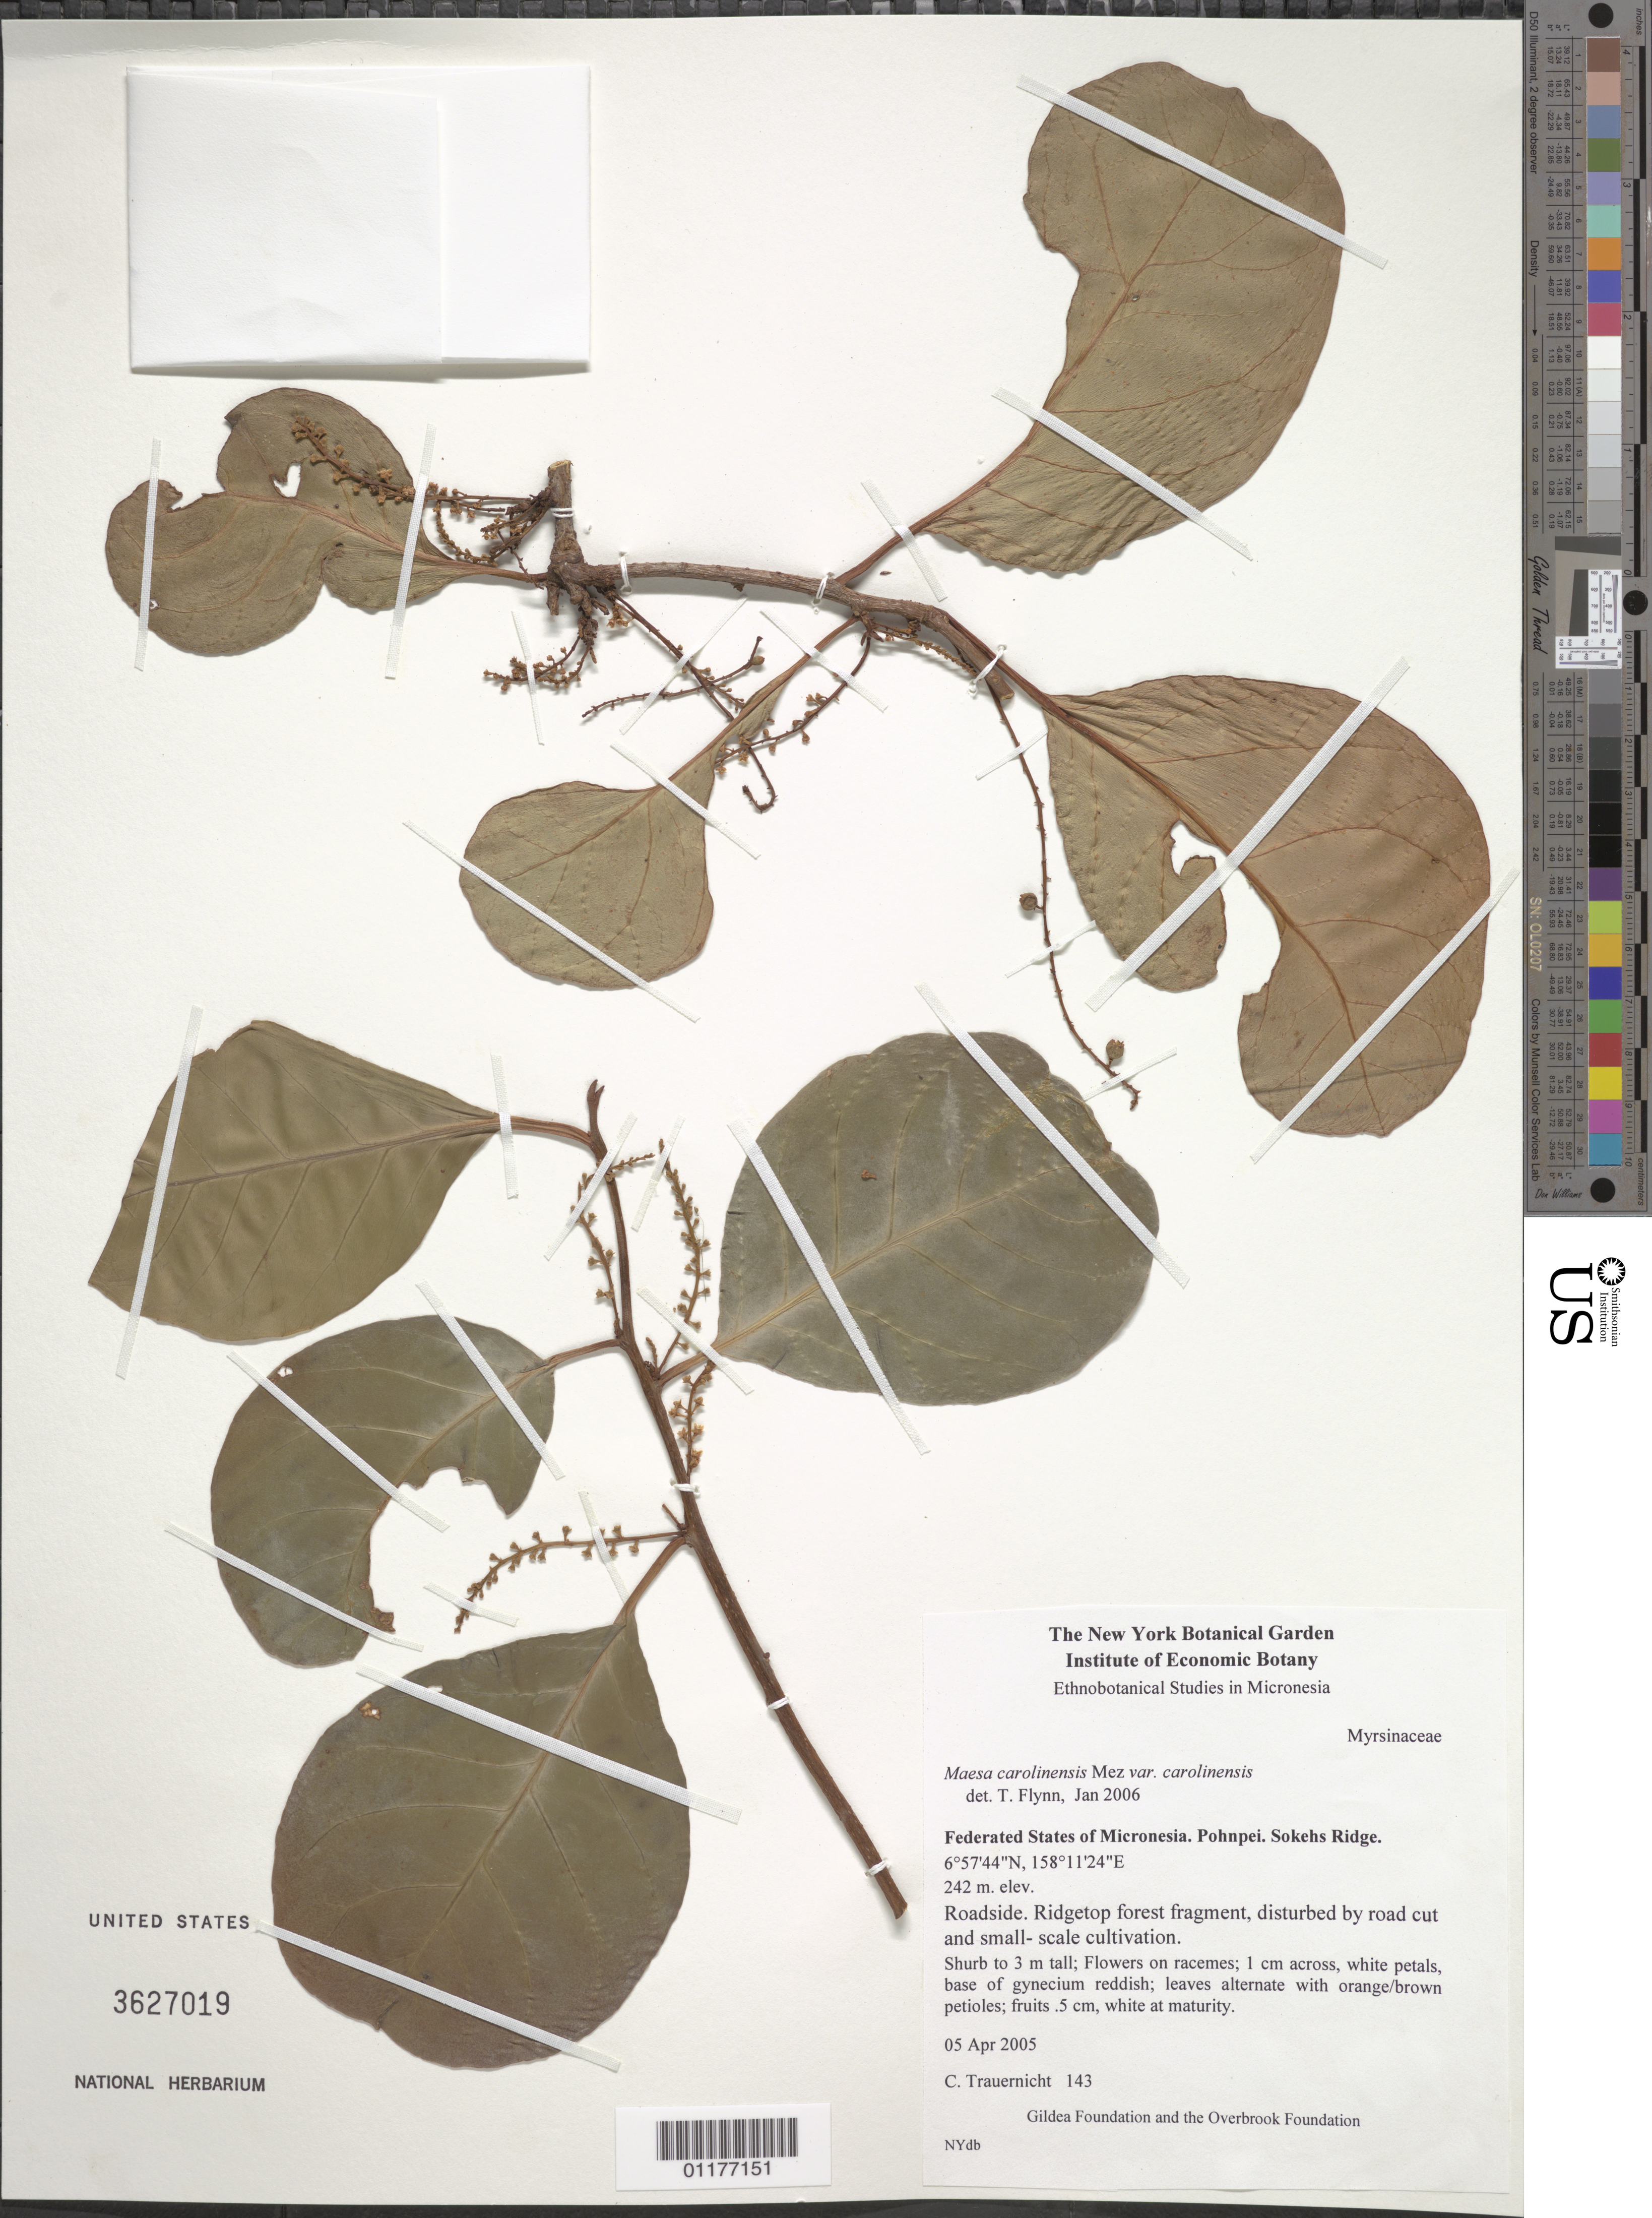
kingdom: Plantae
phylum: Tracheophyta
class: Magnoliopsida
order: Ericales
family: Primulaceae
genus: Maesa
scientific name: Maesa carolinensis var. carolinensis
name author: Mez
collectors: C. Trauernicht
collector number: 143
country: Micronesia, Federated States of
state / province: Pohnpei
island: Pohnpei [Ponape]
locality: Sokehs Ridge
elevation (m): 242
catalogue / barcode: US 3627019